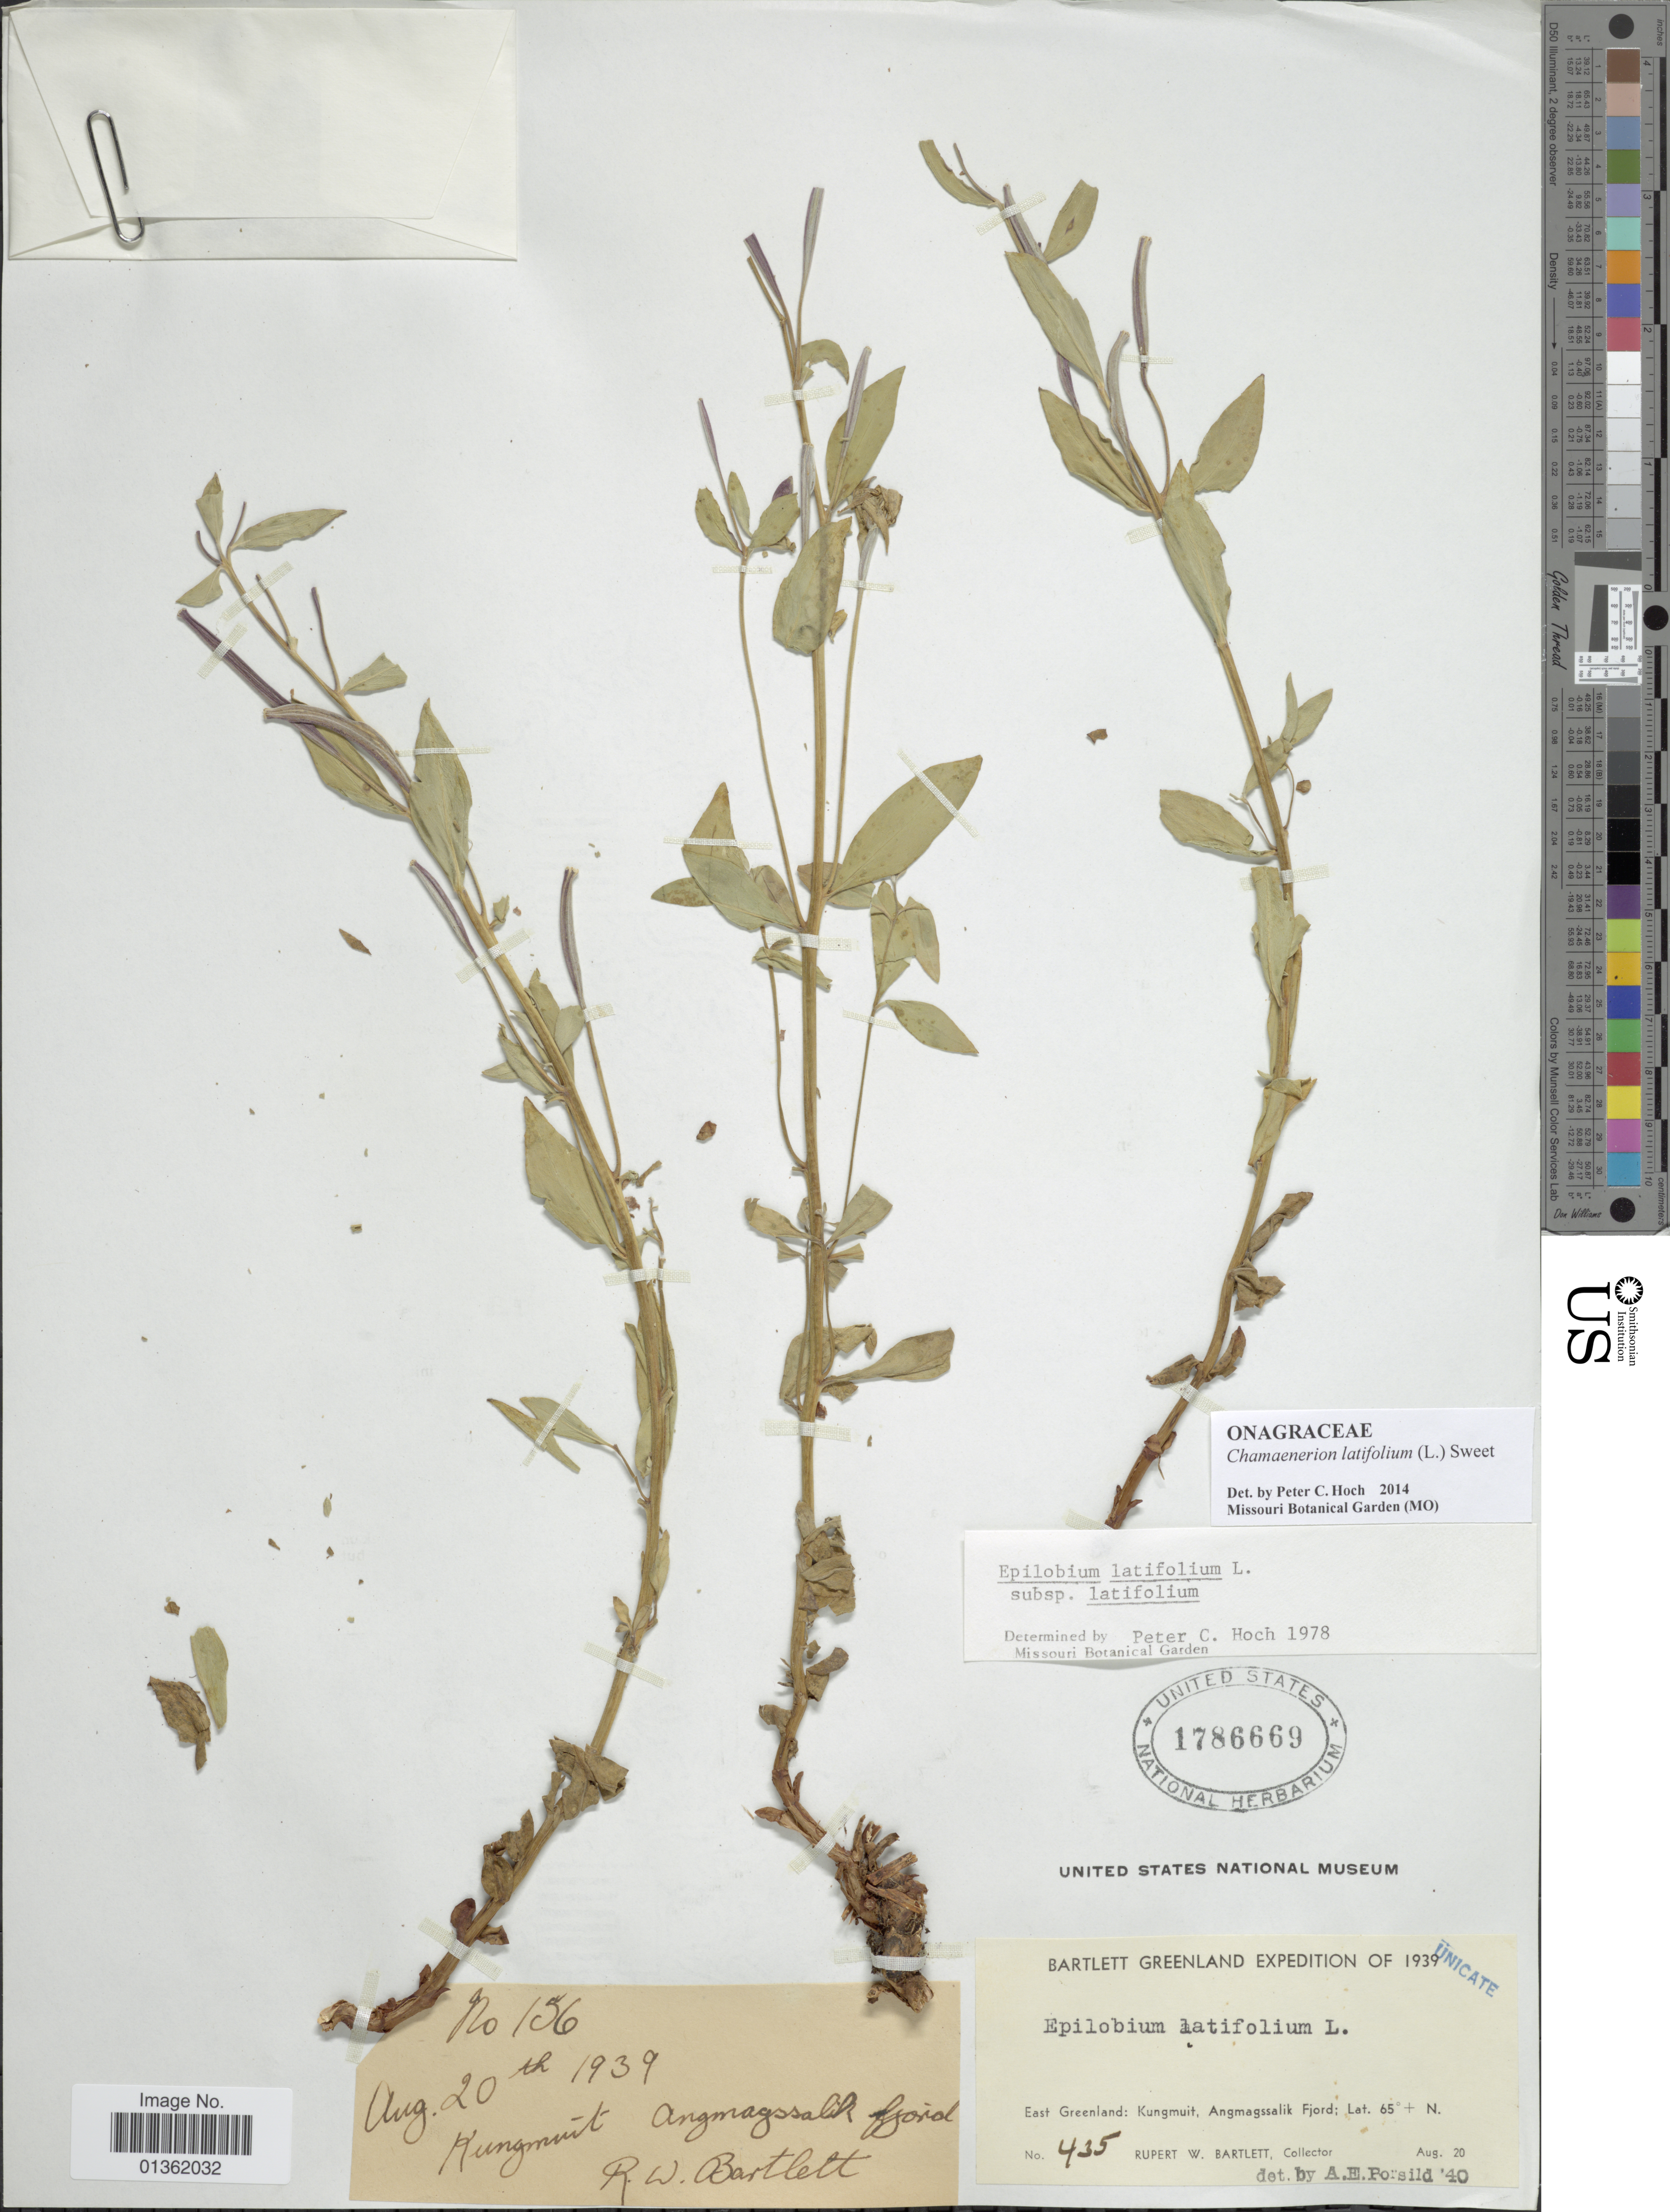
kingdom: Plantae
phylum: Tracheophyta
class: Magnoliopsida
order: Myrtales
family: Onagraceae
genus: Chamaenerion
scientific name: Chamaenerion latifolium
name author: (L.) Th. Fr. & Lange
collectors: R. W. Bartlett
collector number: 435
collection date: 1939-08-20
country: Greenland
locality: East Greenland: Kungmuit, Angmagssalik Fjord.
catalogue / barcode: US 1786669